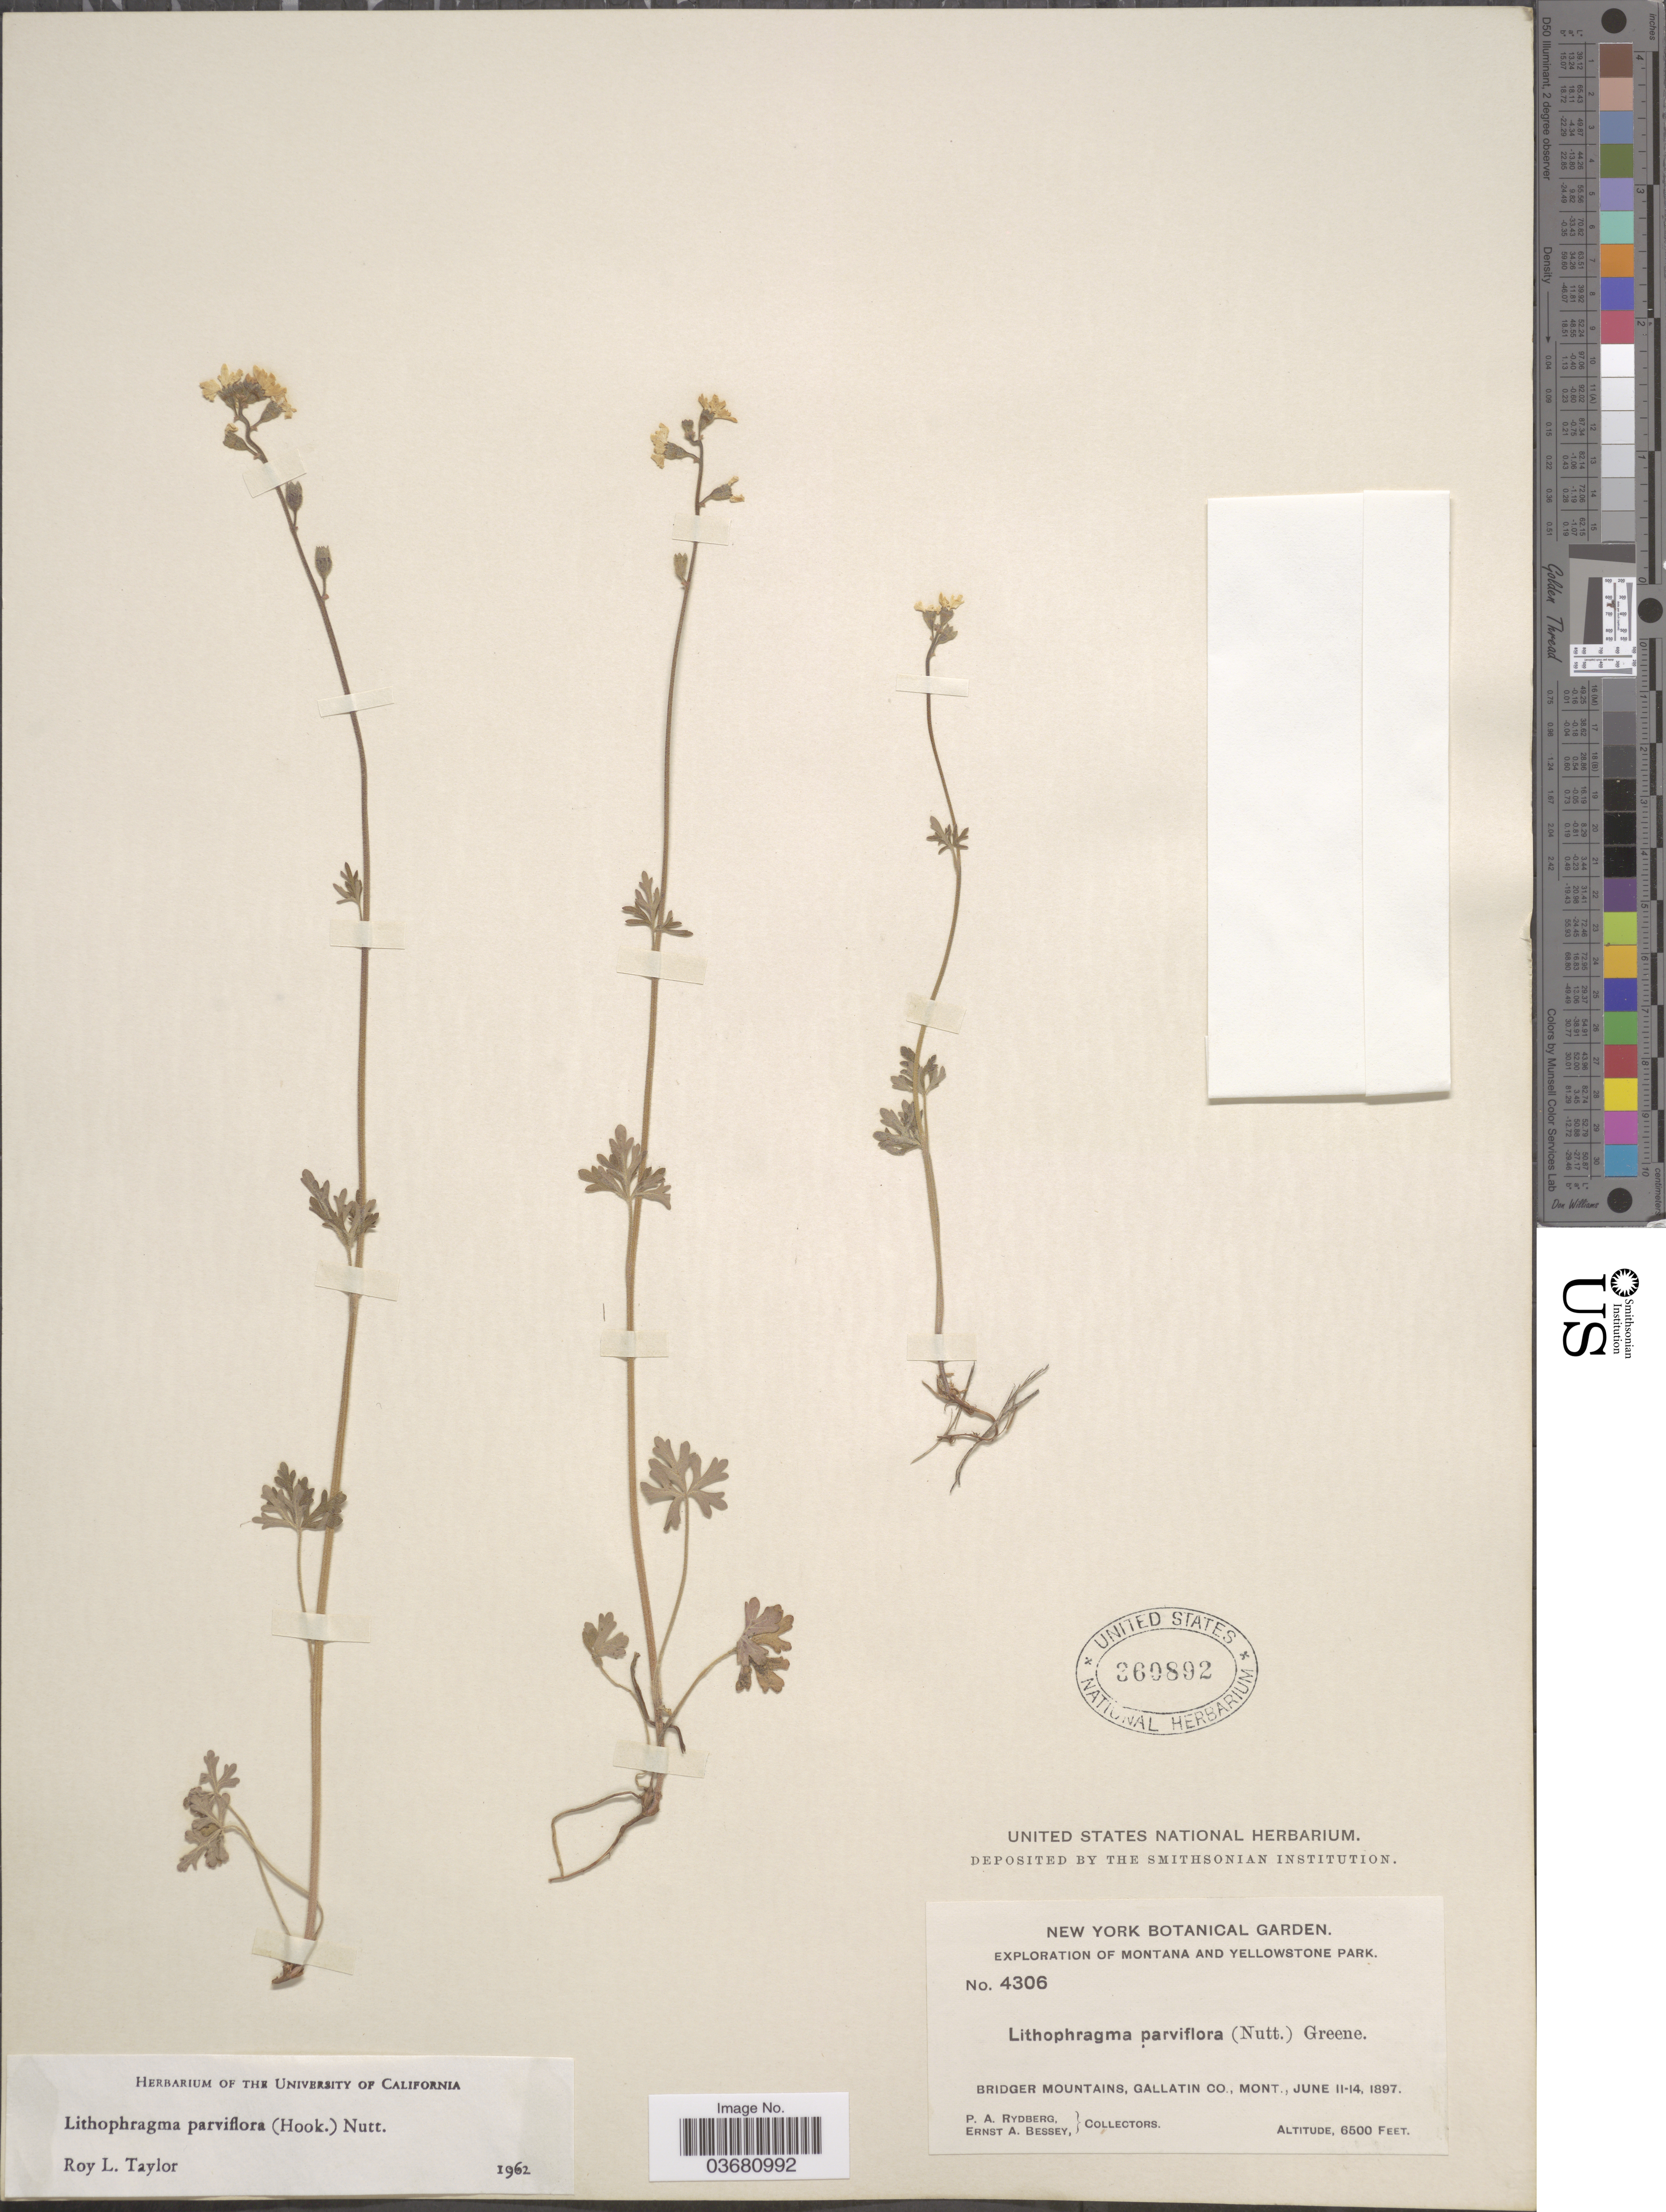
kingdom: Plantae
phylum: Tracheophyta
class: Magnoliopsida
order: Saxifragales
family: Saxifragaceae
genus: Lithophragma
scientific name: Lithophragma parviflorum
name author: (Hook.) Nutt.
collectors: P. A. Rydberg & E. A. Bessey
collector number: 4306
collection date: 1897-06-11/1897-06-14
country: United States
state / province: Montana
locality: Exploration of Montana and Yellowstone Park. Bridger Mountains, Gallatin Co.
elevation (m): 1981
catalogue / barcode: US 360892